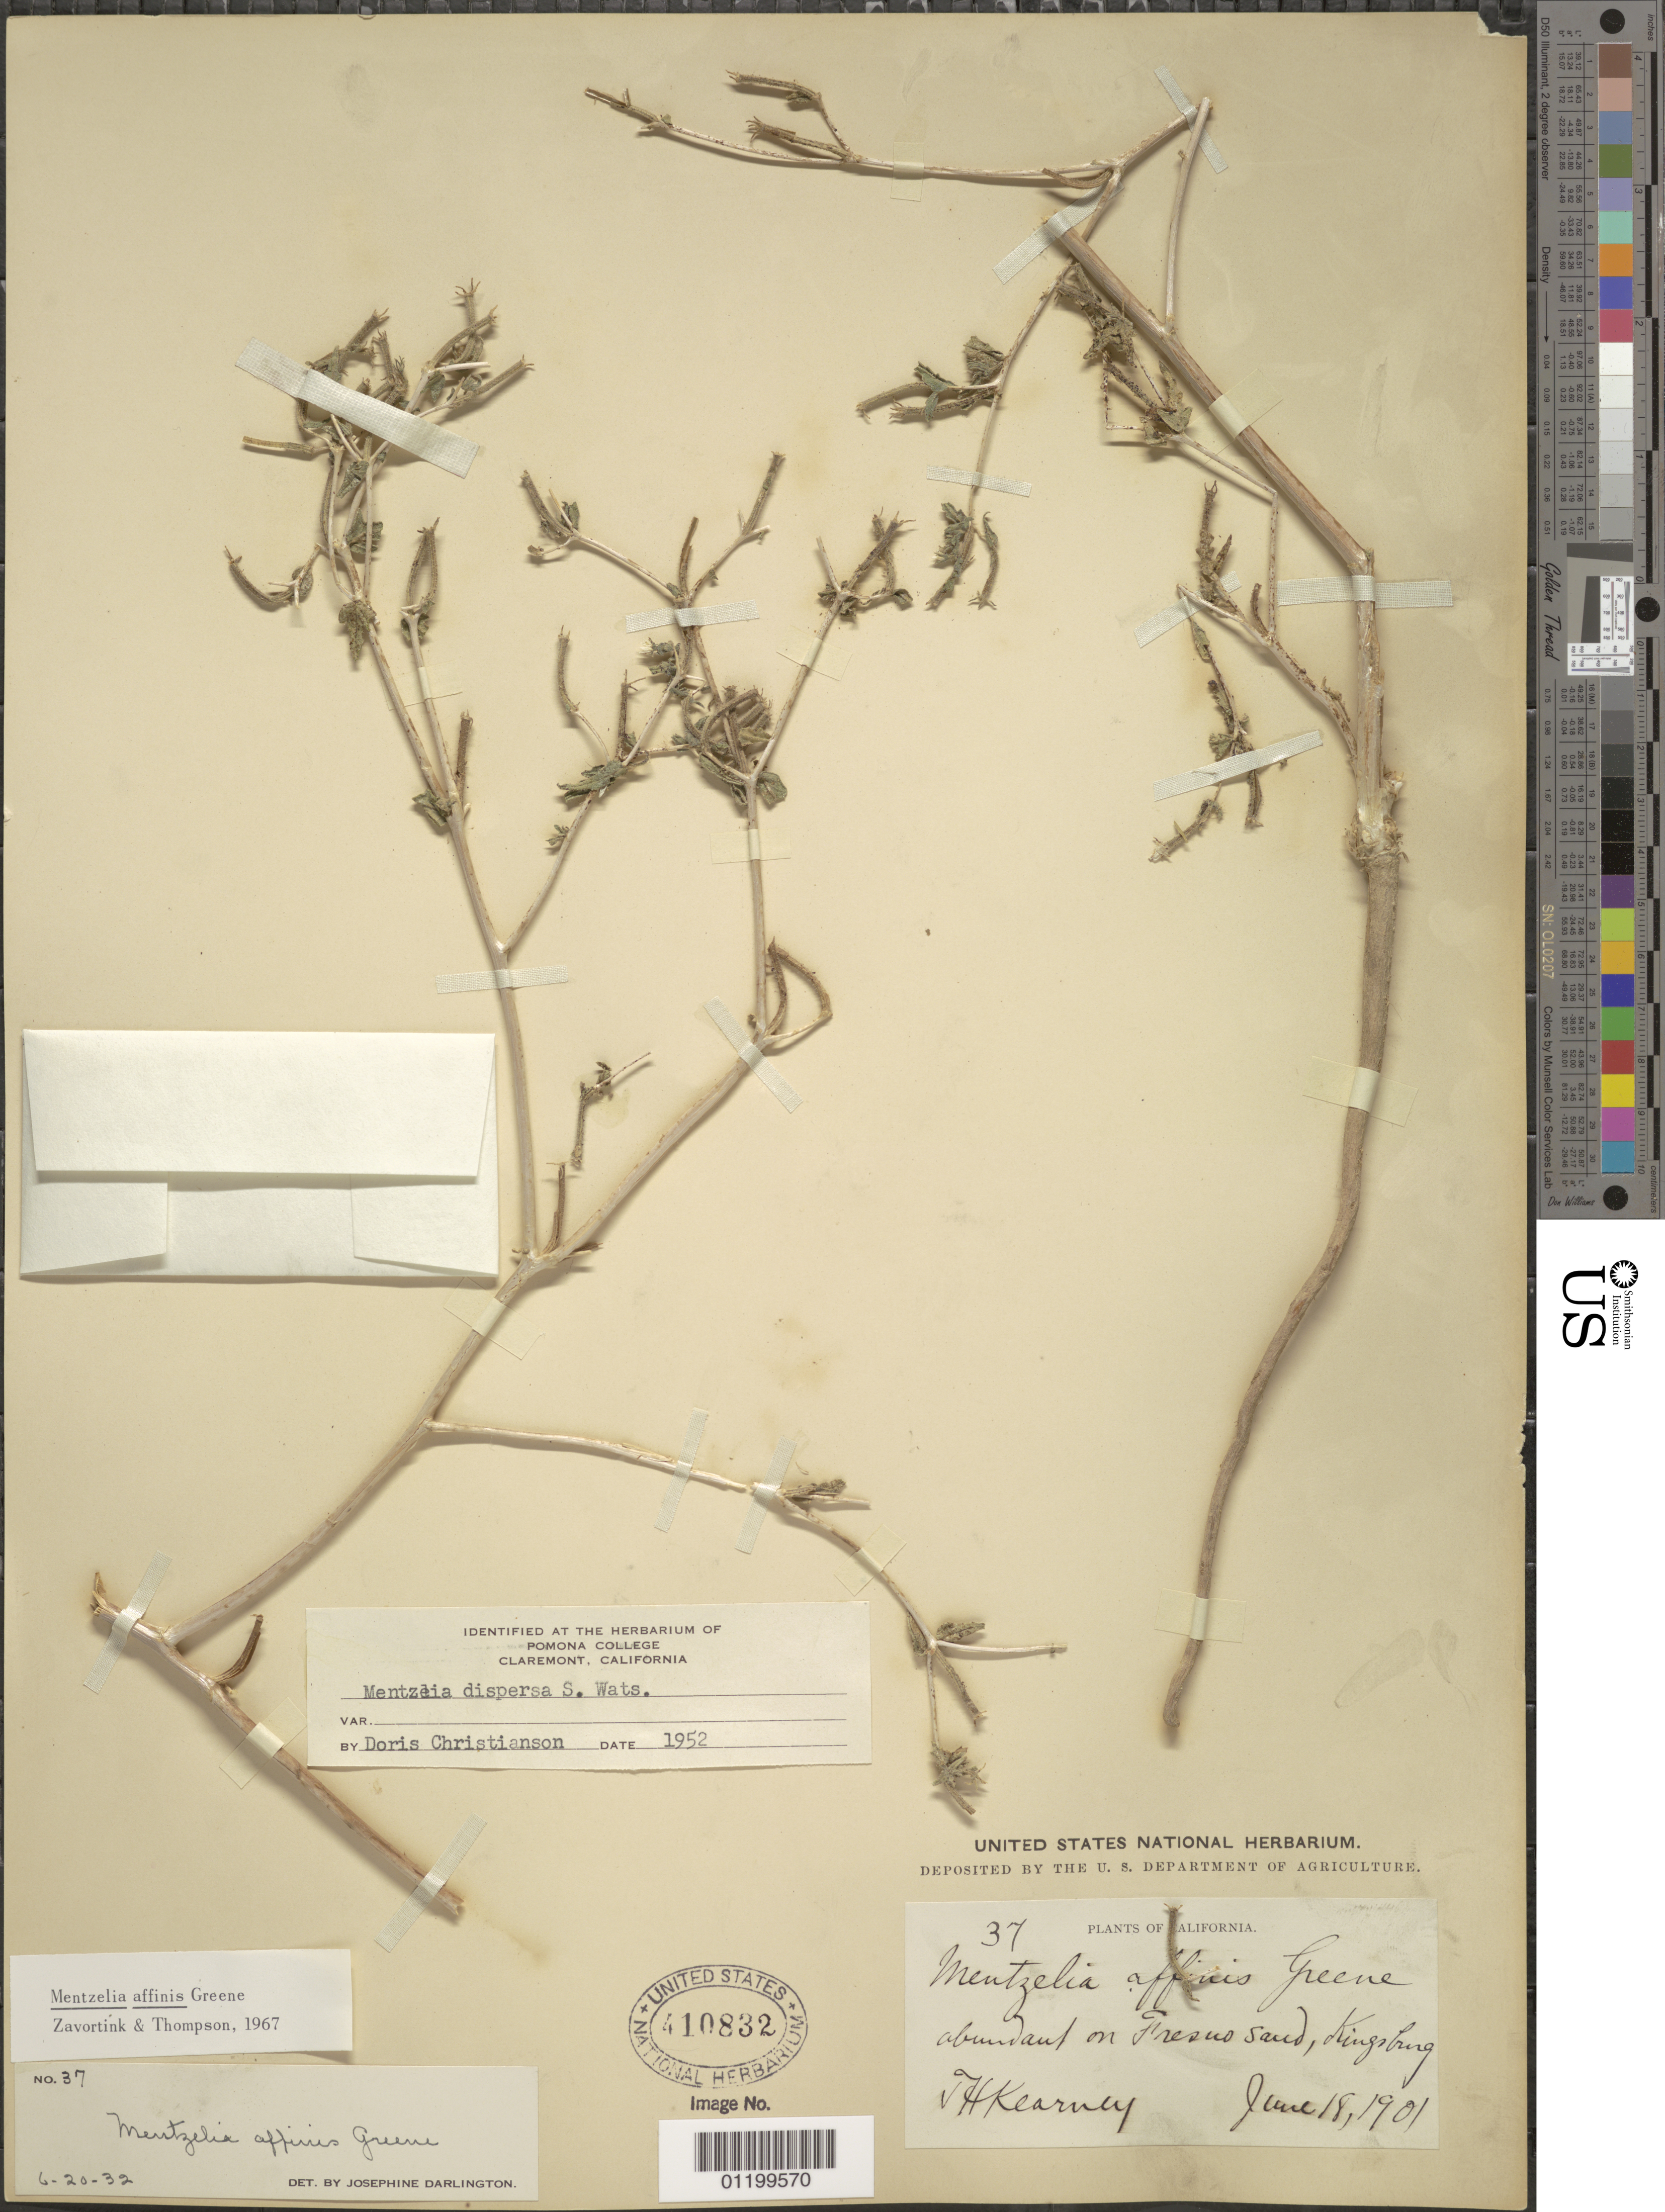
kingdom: Plantae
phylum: Tracheophyta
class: Magnoliopsida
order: Cornales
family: Loasaceae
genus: Mentzelia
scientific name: Mentzelia affinis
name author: Greene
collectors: T. H. Kearney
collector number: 37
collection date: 1901-06-18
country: United States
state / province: California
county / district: Fresno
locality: on Fresno sand, Kingsburg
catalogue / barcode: US 410832